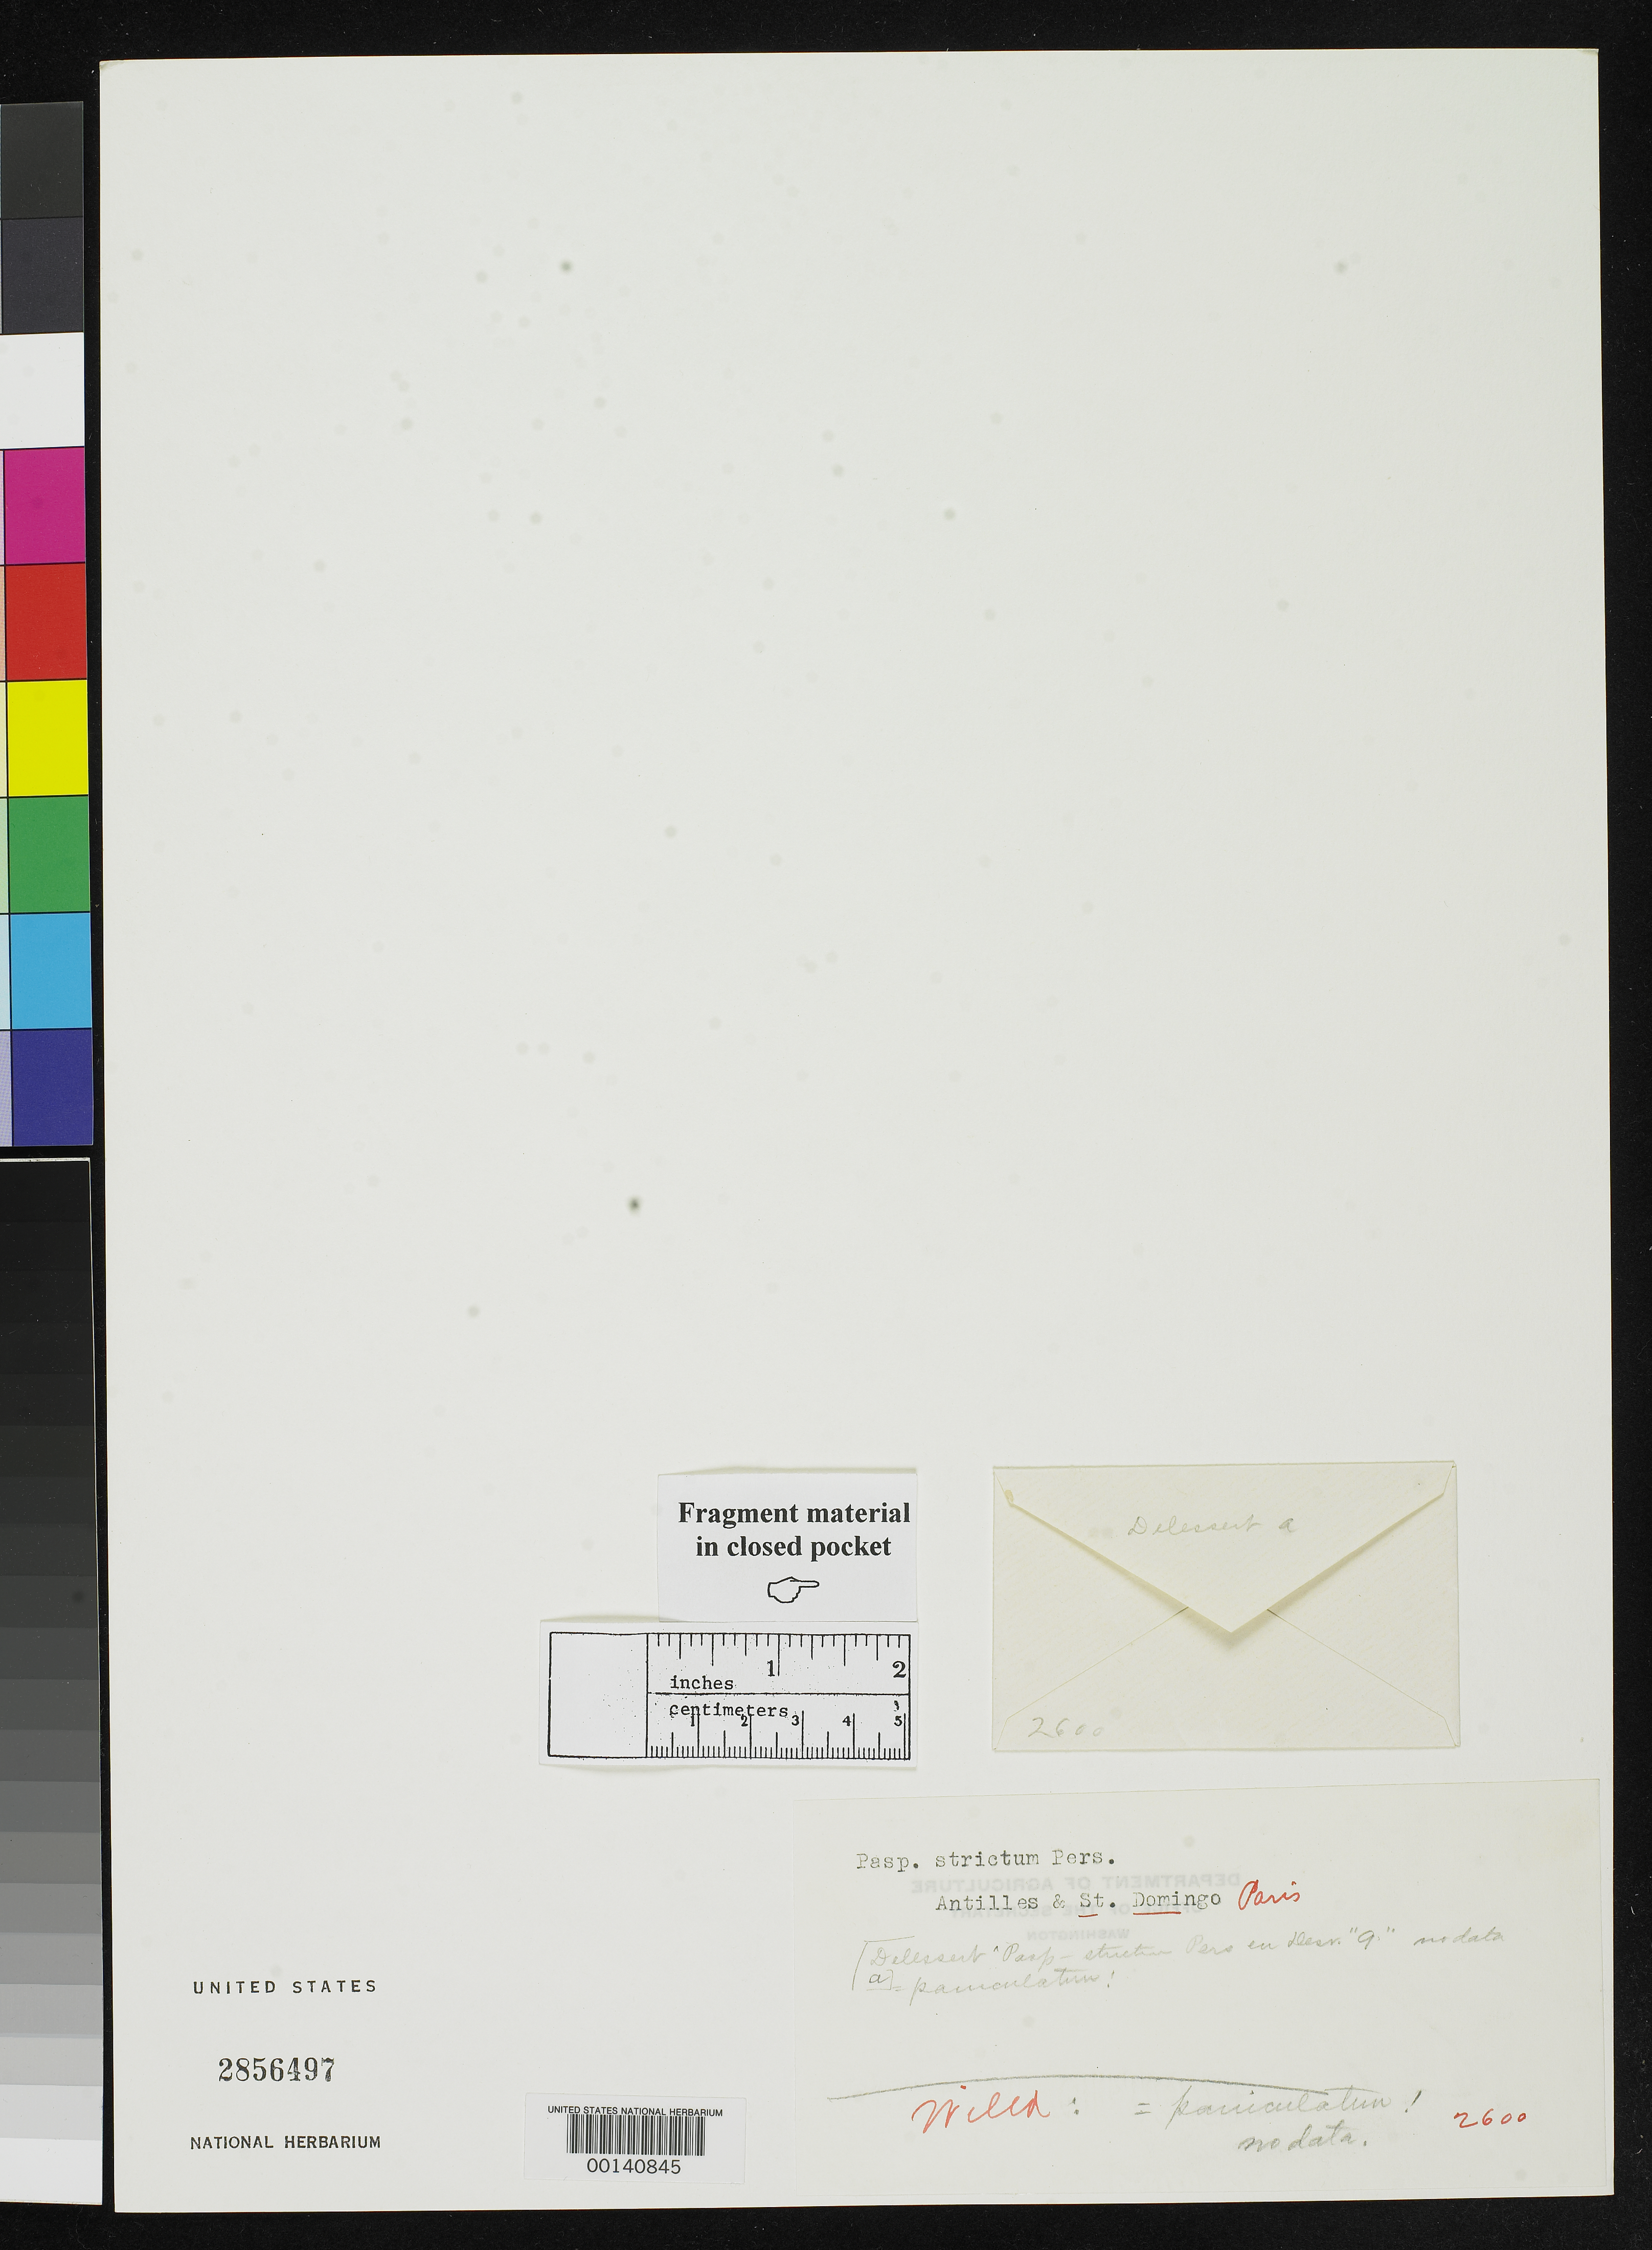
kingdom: Plantae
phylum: Tracheophyta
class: Liliopsida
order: Poales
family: Poaceae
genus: Paspalum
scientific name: Paspalum strictum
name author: Pers.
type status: Type Fragment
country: Dominican Republic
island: Hispaniola Island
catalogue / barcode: US 2856497